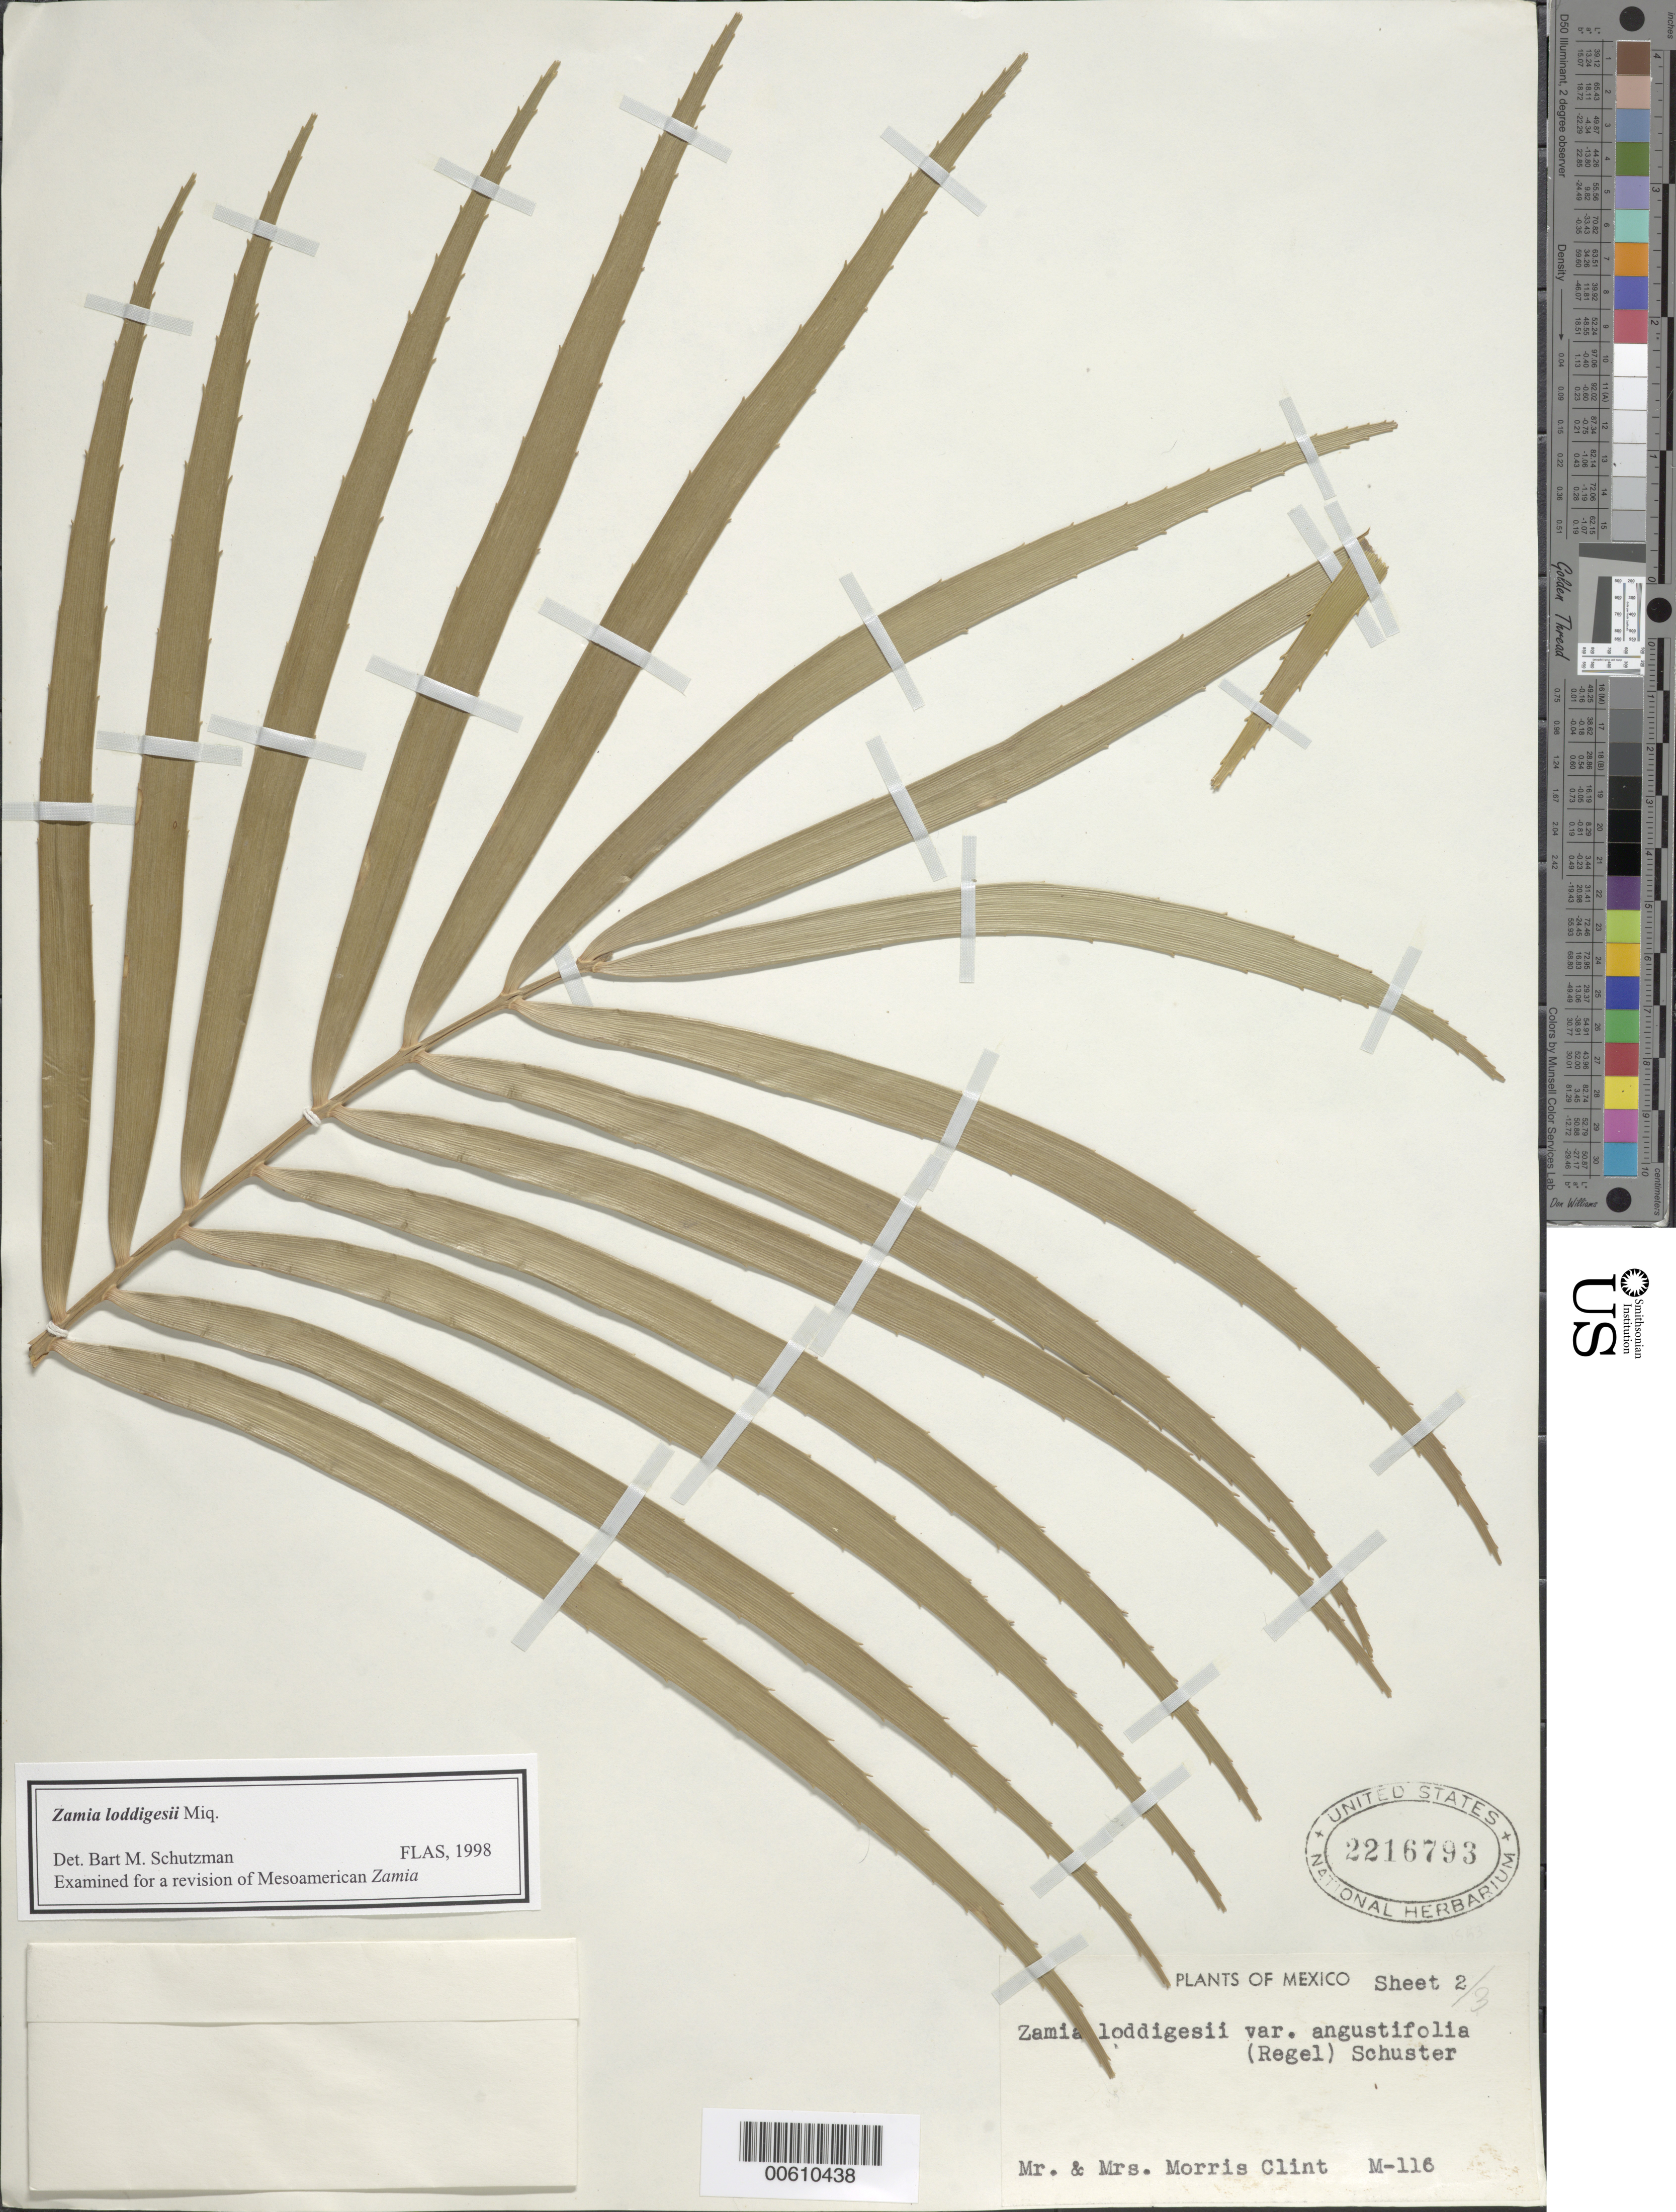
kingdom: Plantae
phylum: Tracheophyta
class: Cycadopsida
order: Cycadales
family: Zamiaceae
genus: Zamia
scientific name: Zamia loddigesii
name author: Miq.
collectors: M. Clint & M. Clint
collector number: M-116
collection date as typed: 22 Apr 1950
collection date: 1950-04-22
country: Mexico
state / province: San Luis Potosí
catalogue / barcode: US 2216793